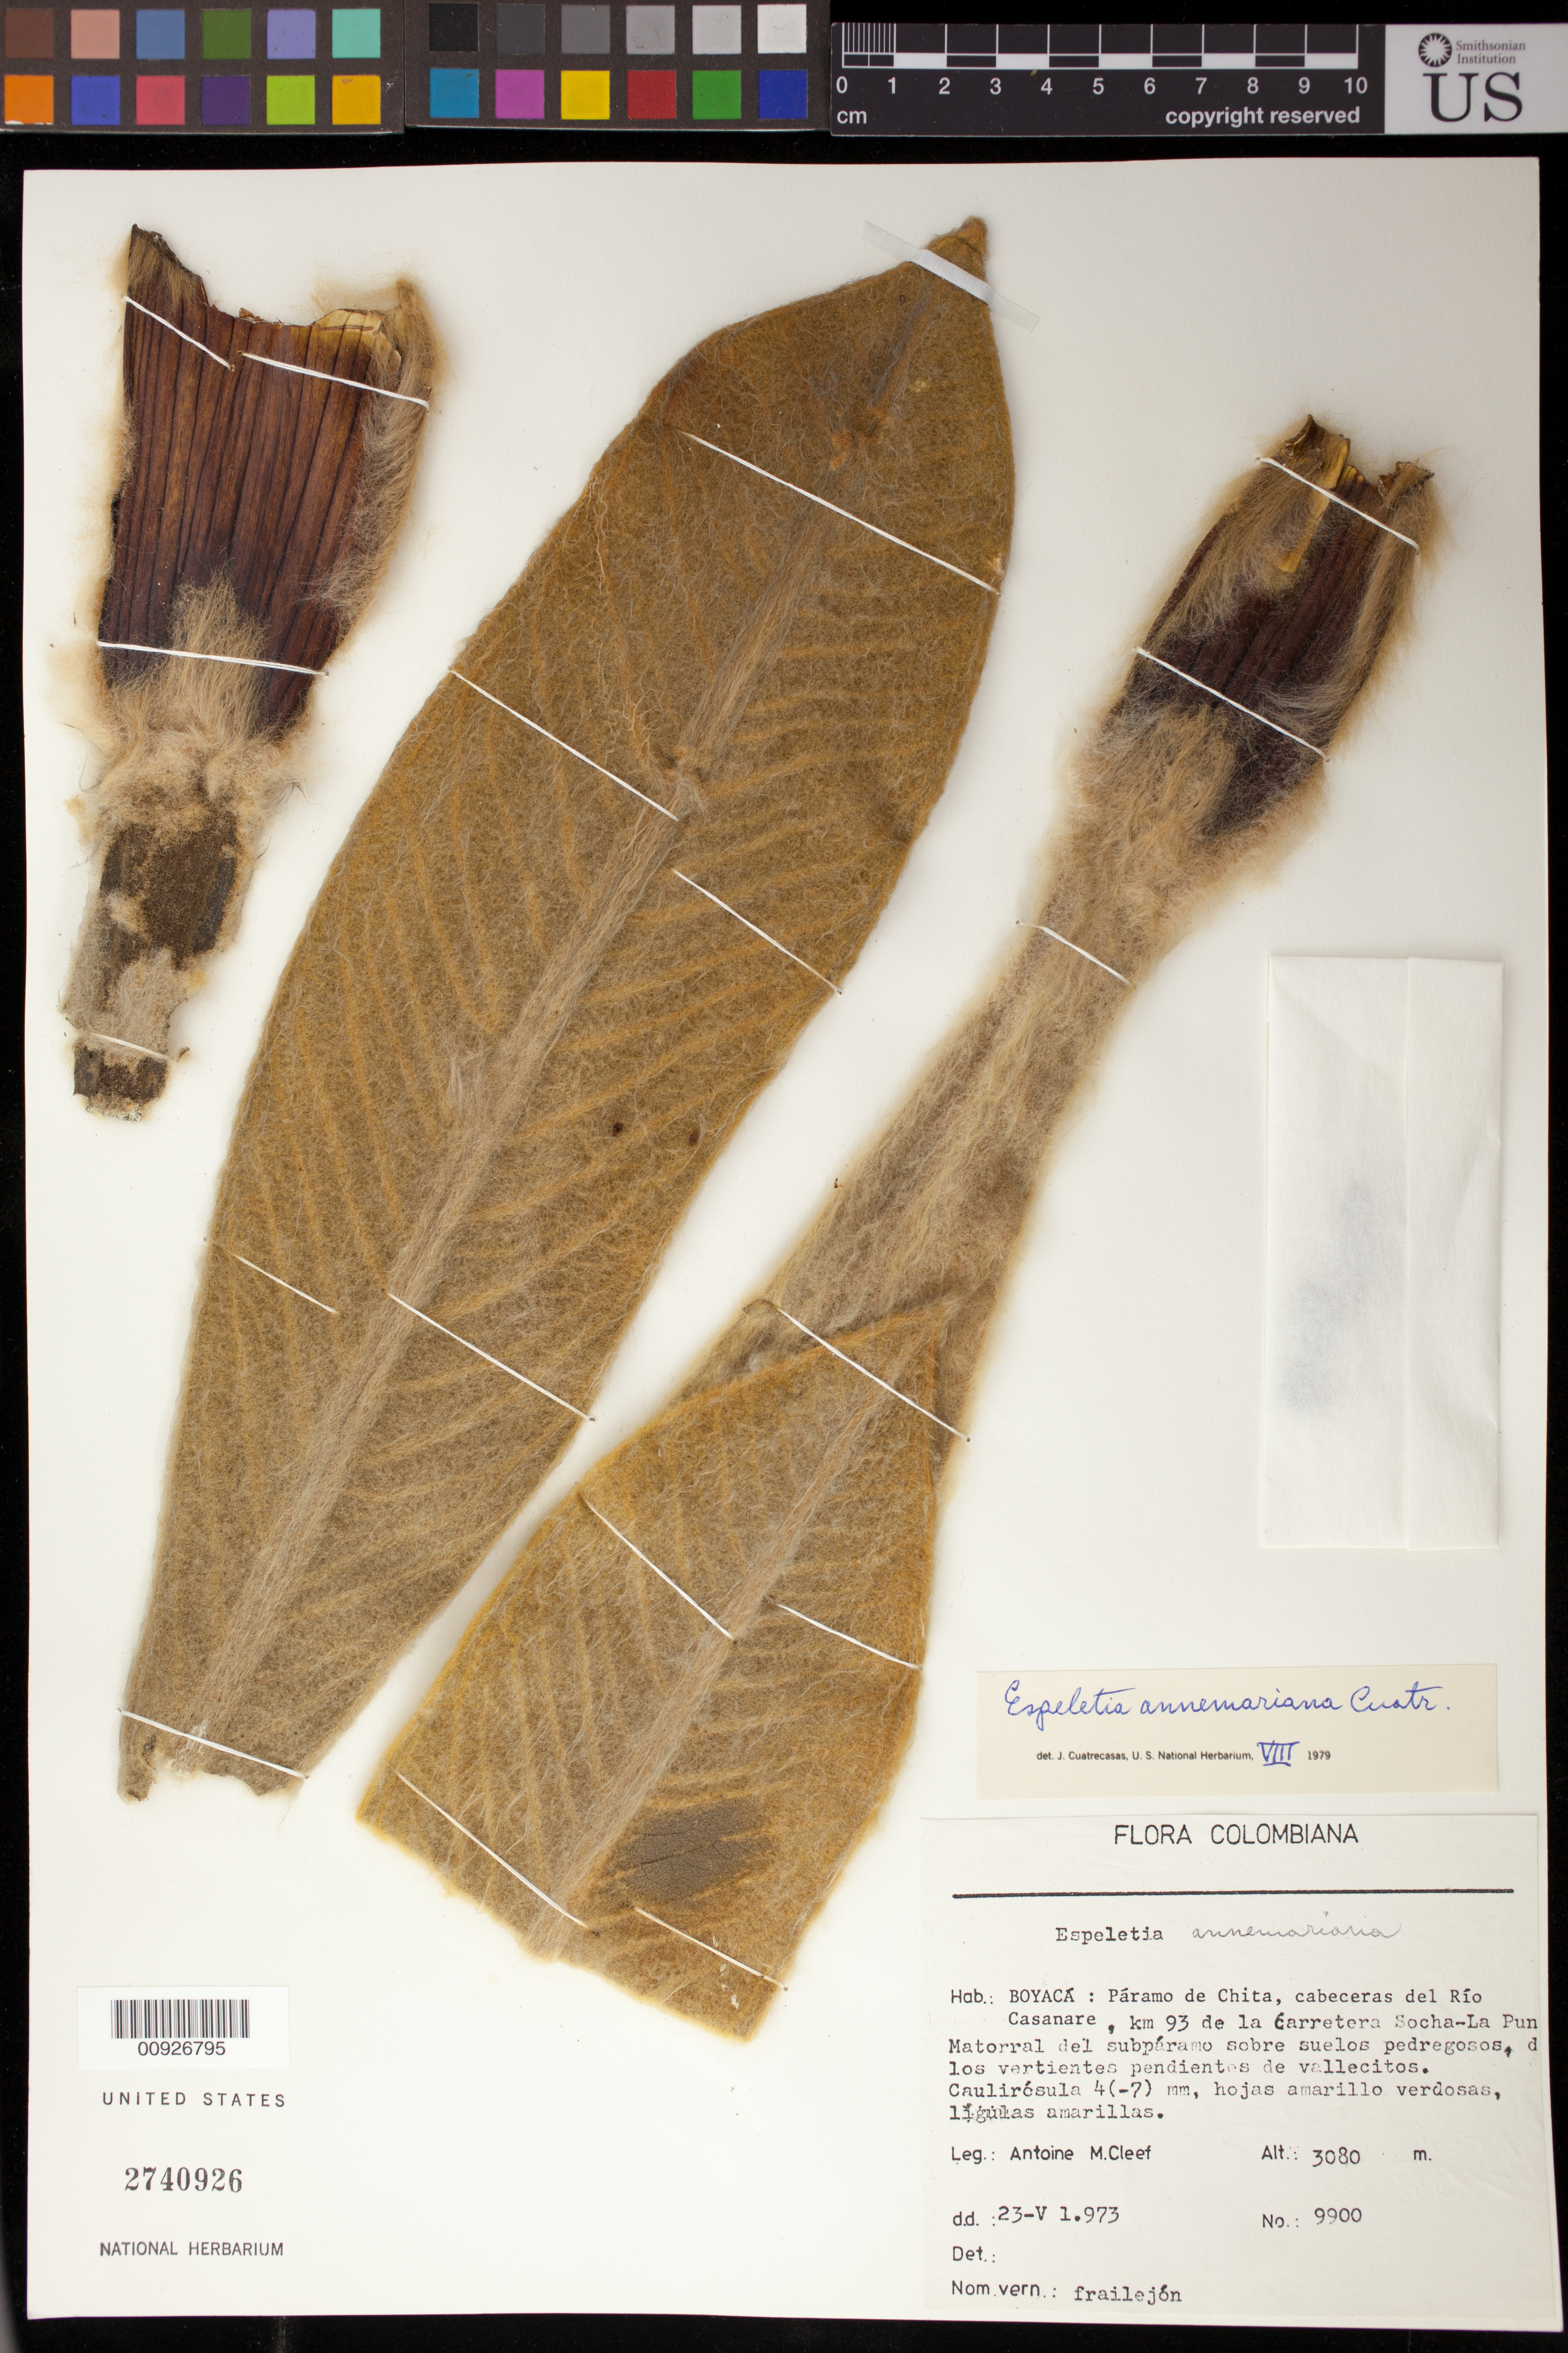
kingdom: Plantae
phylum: Tracheophyta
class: Magnoliopsida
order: Asterales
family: Asteraceae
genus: Espeletia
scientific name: Espeletia annemariana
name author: Cuatrec.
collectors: A. M. Cleef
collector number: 9900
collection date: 1973-05-23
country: Colombia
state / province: Boyacá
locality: P. de Chita . Páramo de Chita, cabeceras del Río Casanare, Km. 93 de la carrtera Socha-La Punta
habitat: Matorral del subpáramo sobre suelos pedregosos, de los vertentientes pendientes de vallecitos.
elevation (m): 3080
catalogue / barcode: US 2740926